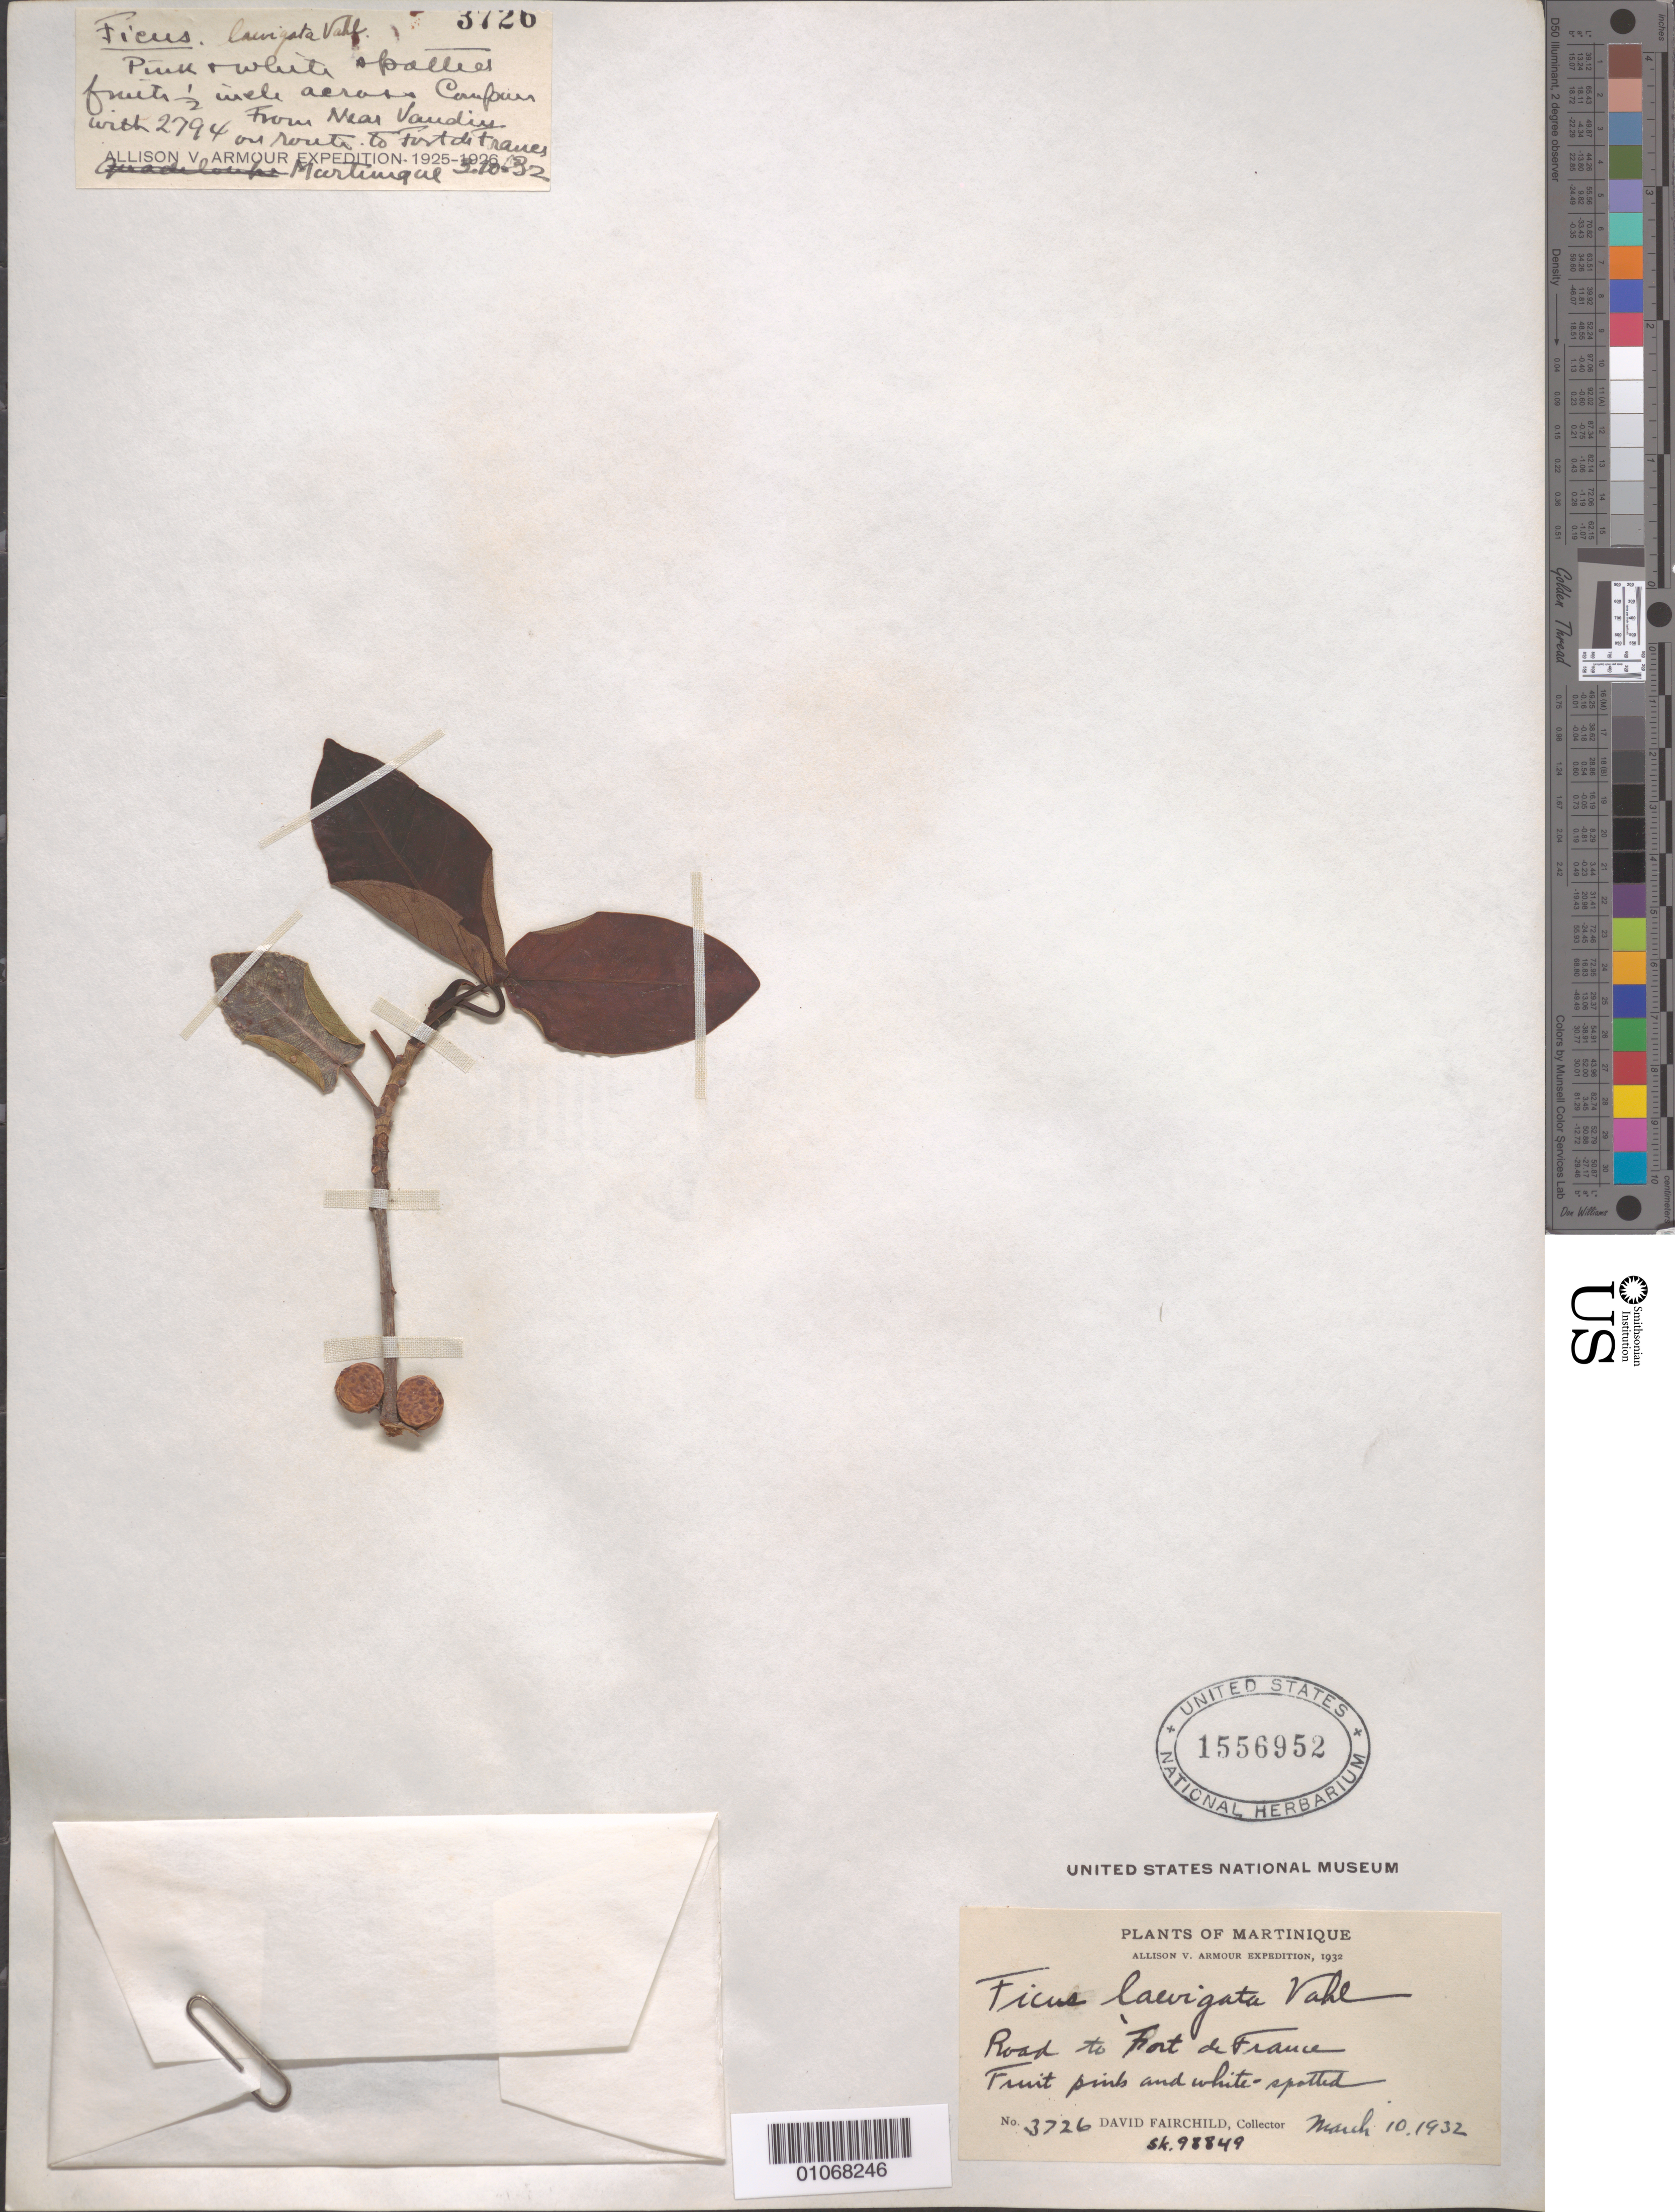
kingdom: Plantae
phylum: Tracheophyta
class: Magnoliopsida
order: Rosales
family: Moraceae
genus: Ficus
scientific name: Ficus citrifolia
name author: Mill.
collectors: D. Fairchild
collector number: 3726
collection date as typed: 10 Mar 1932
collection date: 1932-03-10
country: Martinique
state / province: Fort-de-France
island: Martinique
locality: Road to Fort de France.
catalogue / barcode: US 1556952